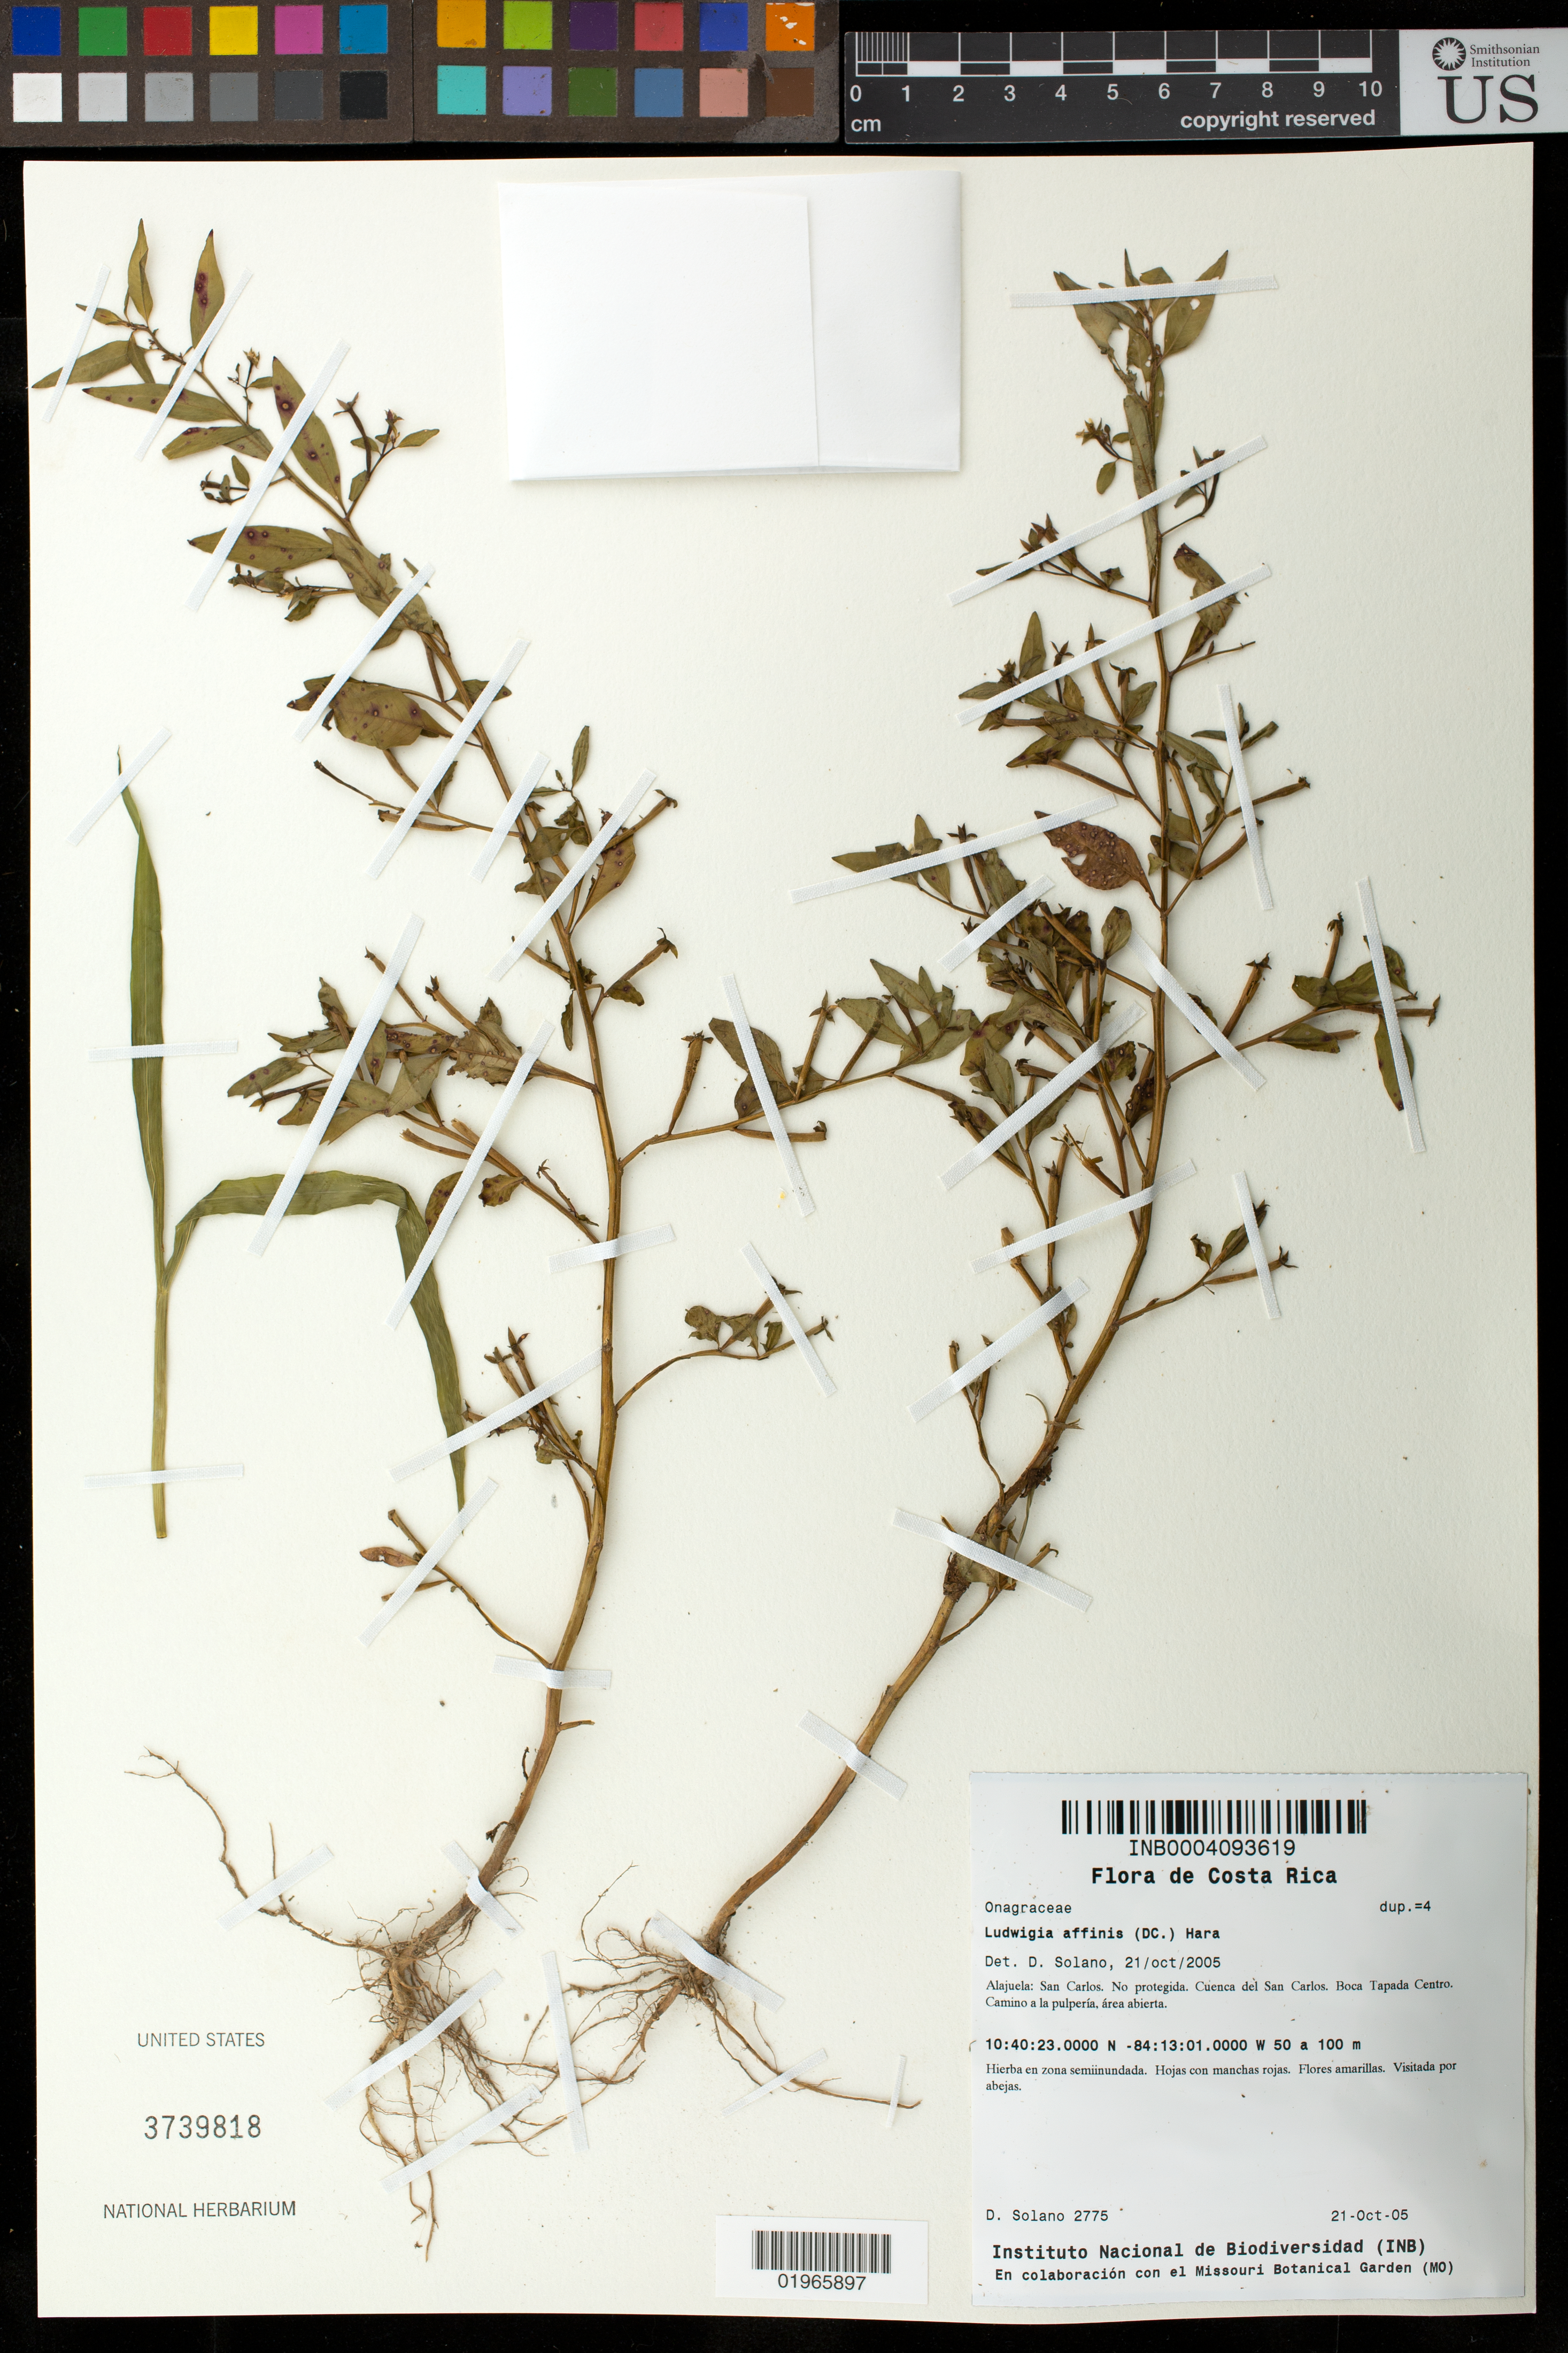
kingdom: Plantae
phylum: Tracheophyta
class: Magnoliopsida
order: Myrtales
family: Onagraceae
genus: Ludwigia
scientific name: Ludwigia affinis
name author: (DC.) H. Hara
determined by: Wagner, W. L., (BOT), Smithsonian Institution - National Museum of Natural History (UNITED STATES)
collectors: D. Solano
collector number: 2775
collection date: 2005-10-21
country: Costa Rica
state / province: Alajuela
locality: San Carols. No protegida, cuenca del San Carlos, boca tapada centro, camino a la pulperia, area abierta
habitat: Zona semiinundada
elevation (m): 50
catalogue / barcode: US 3739818